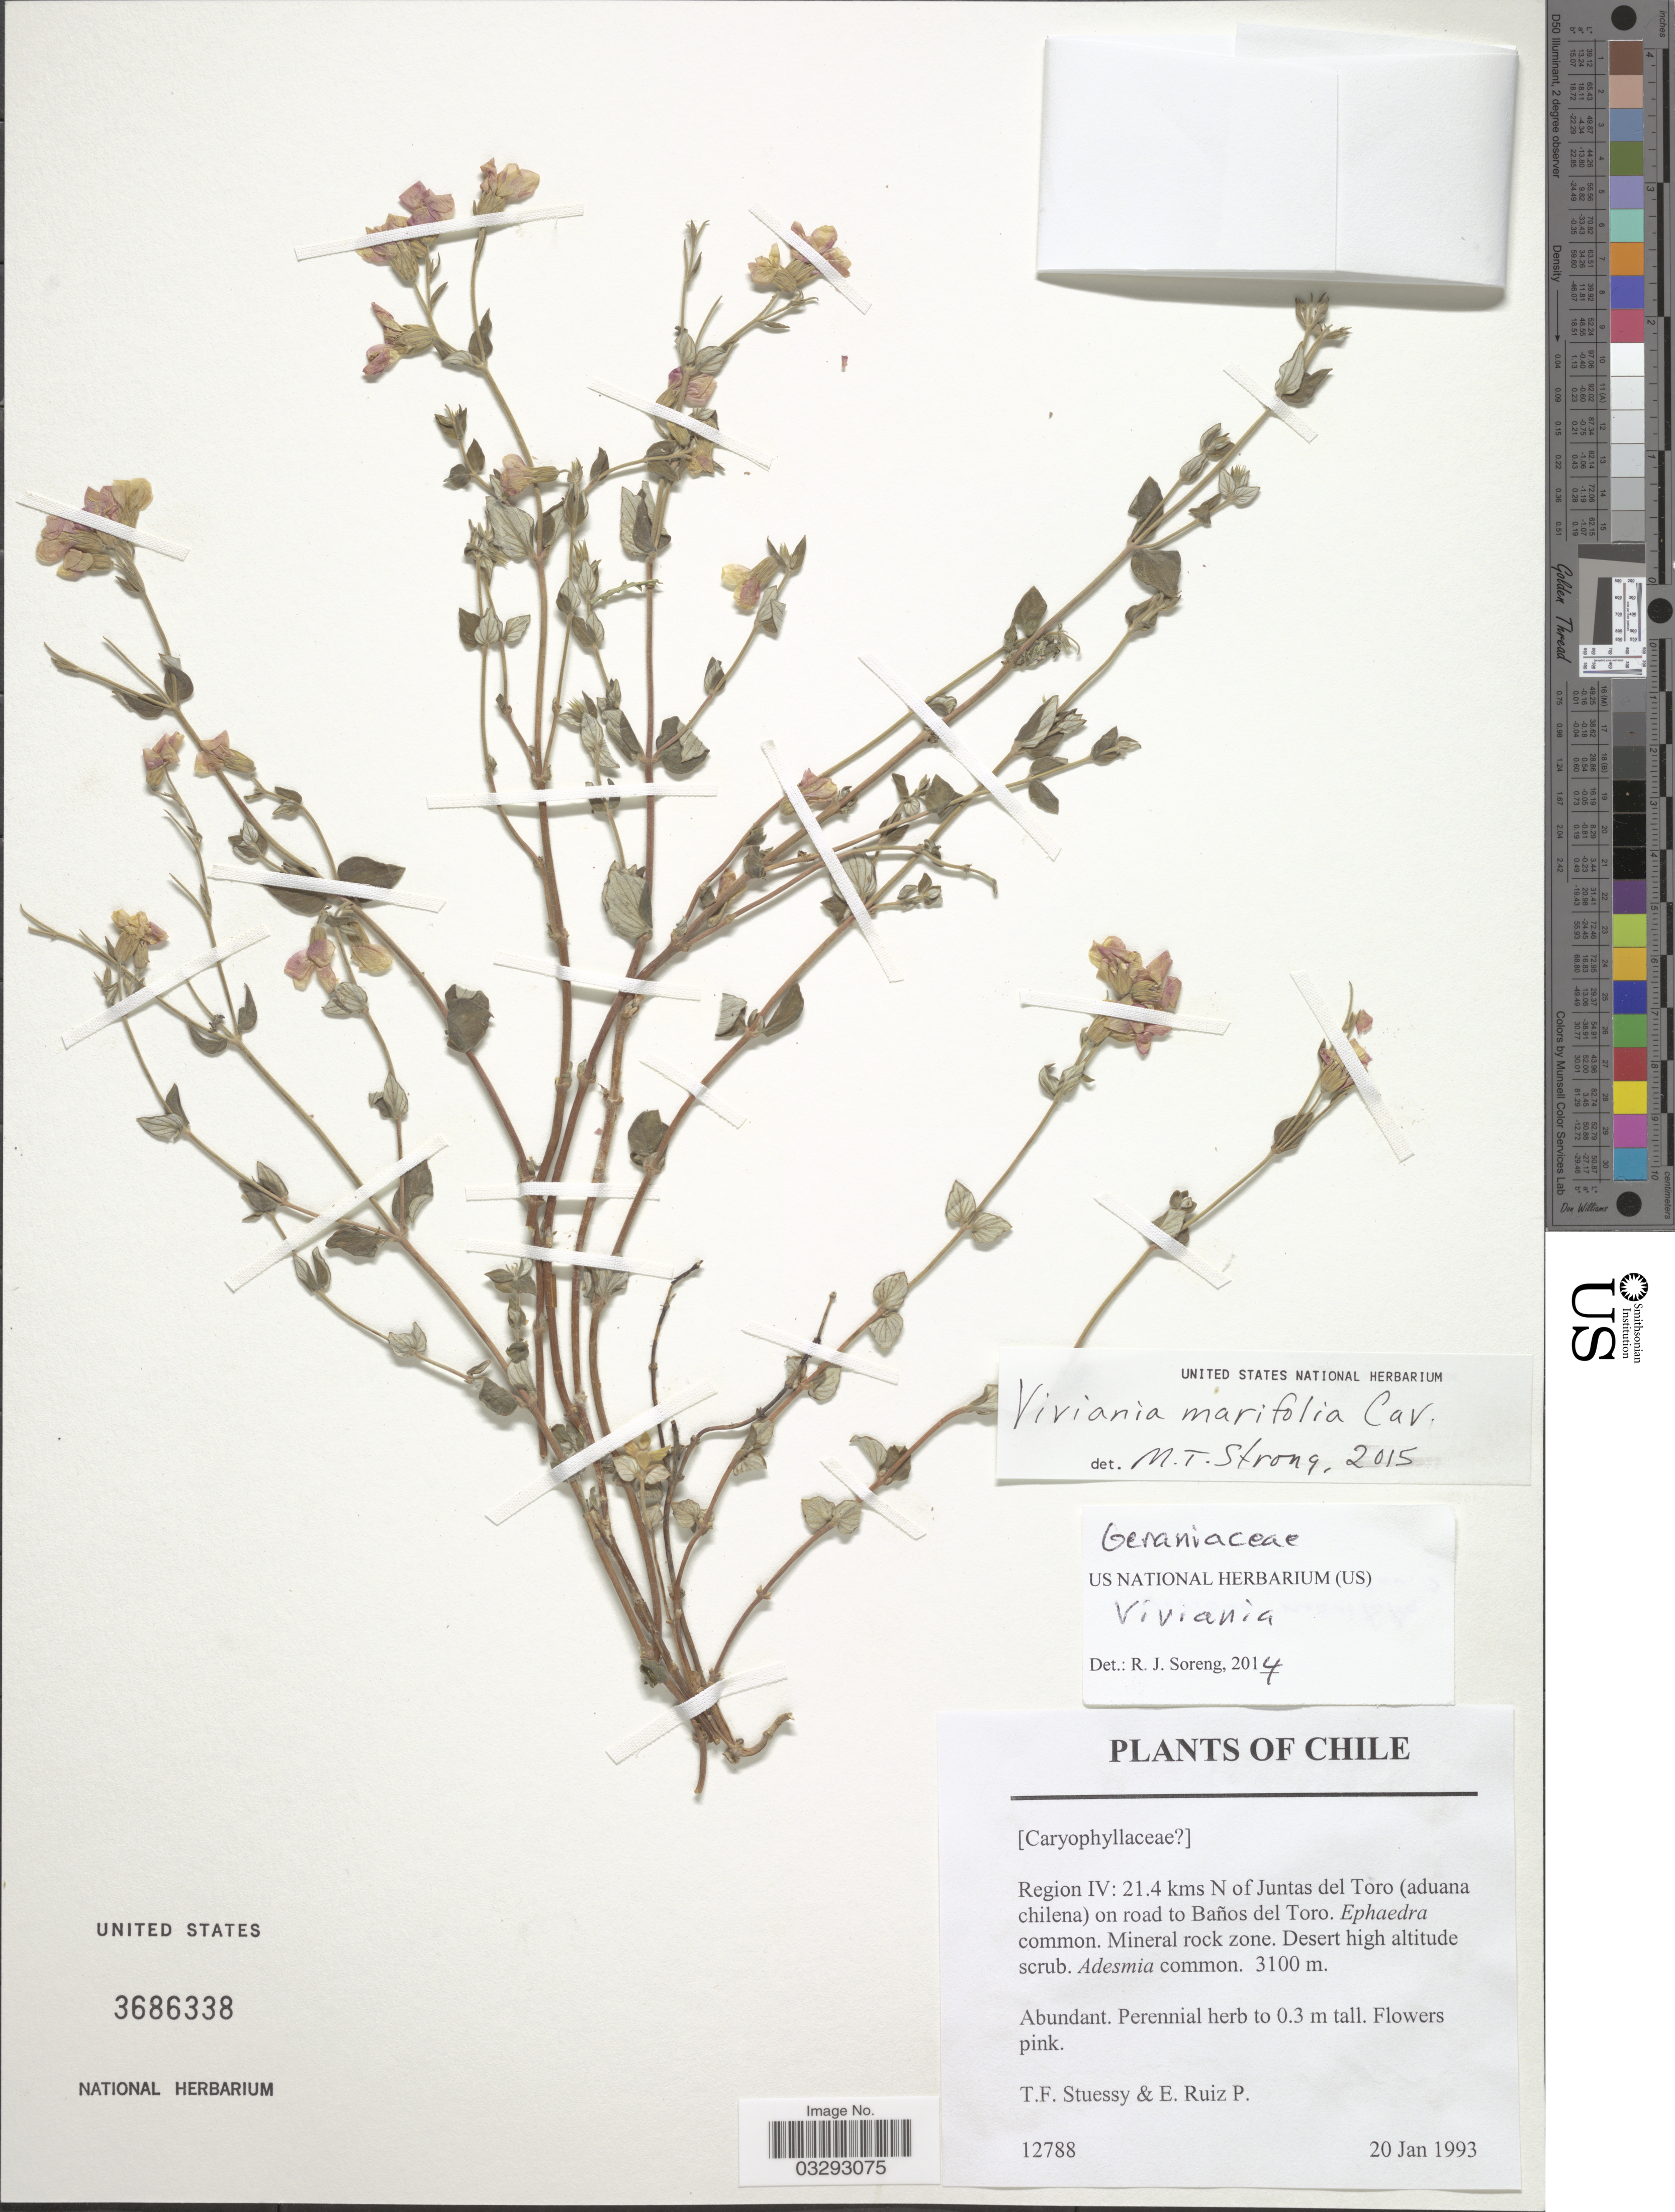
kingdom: Plantae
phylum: Tracheophyta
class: Magnoliopsida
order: Geraniales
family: Vivianiaceae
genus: Viviania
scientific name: Viviania marifolia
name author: Cav.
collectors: T. Stuessy & E. Ruiz P.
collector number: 12788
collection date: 1993-01-20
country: Chile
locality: Region IV: 21.4 kms N of Juntas del Toro (aduana chilena) on road to Baños del Toro.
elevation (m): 3100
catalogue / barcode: US 3686338